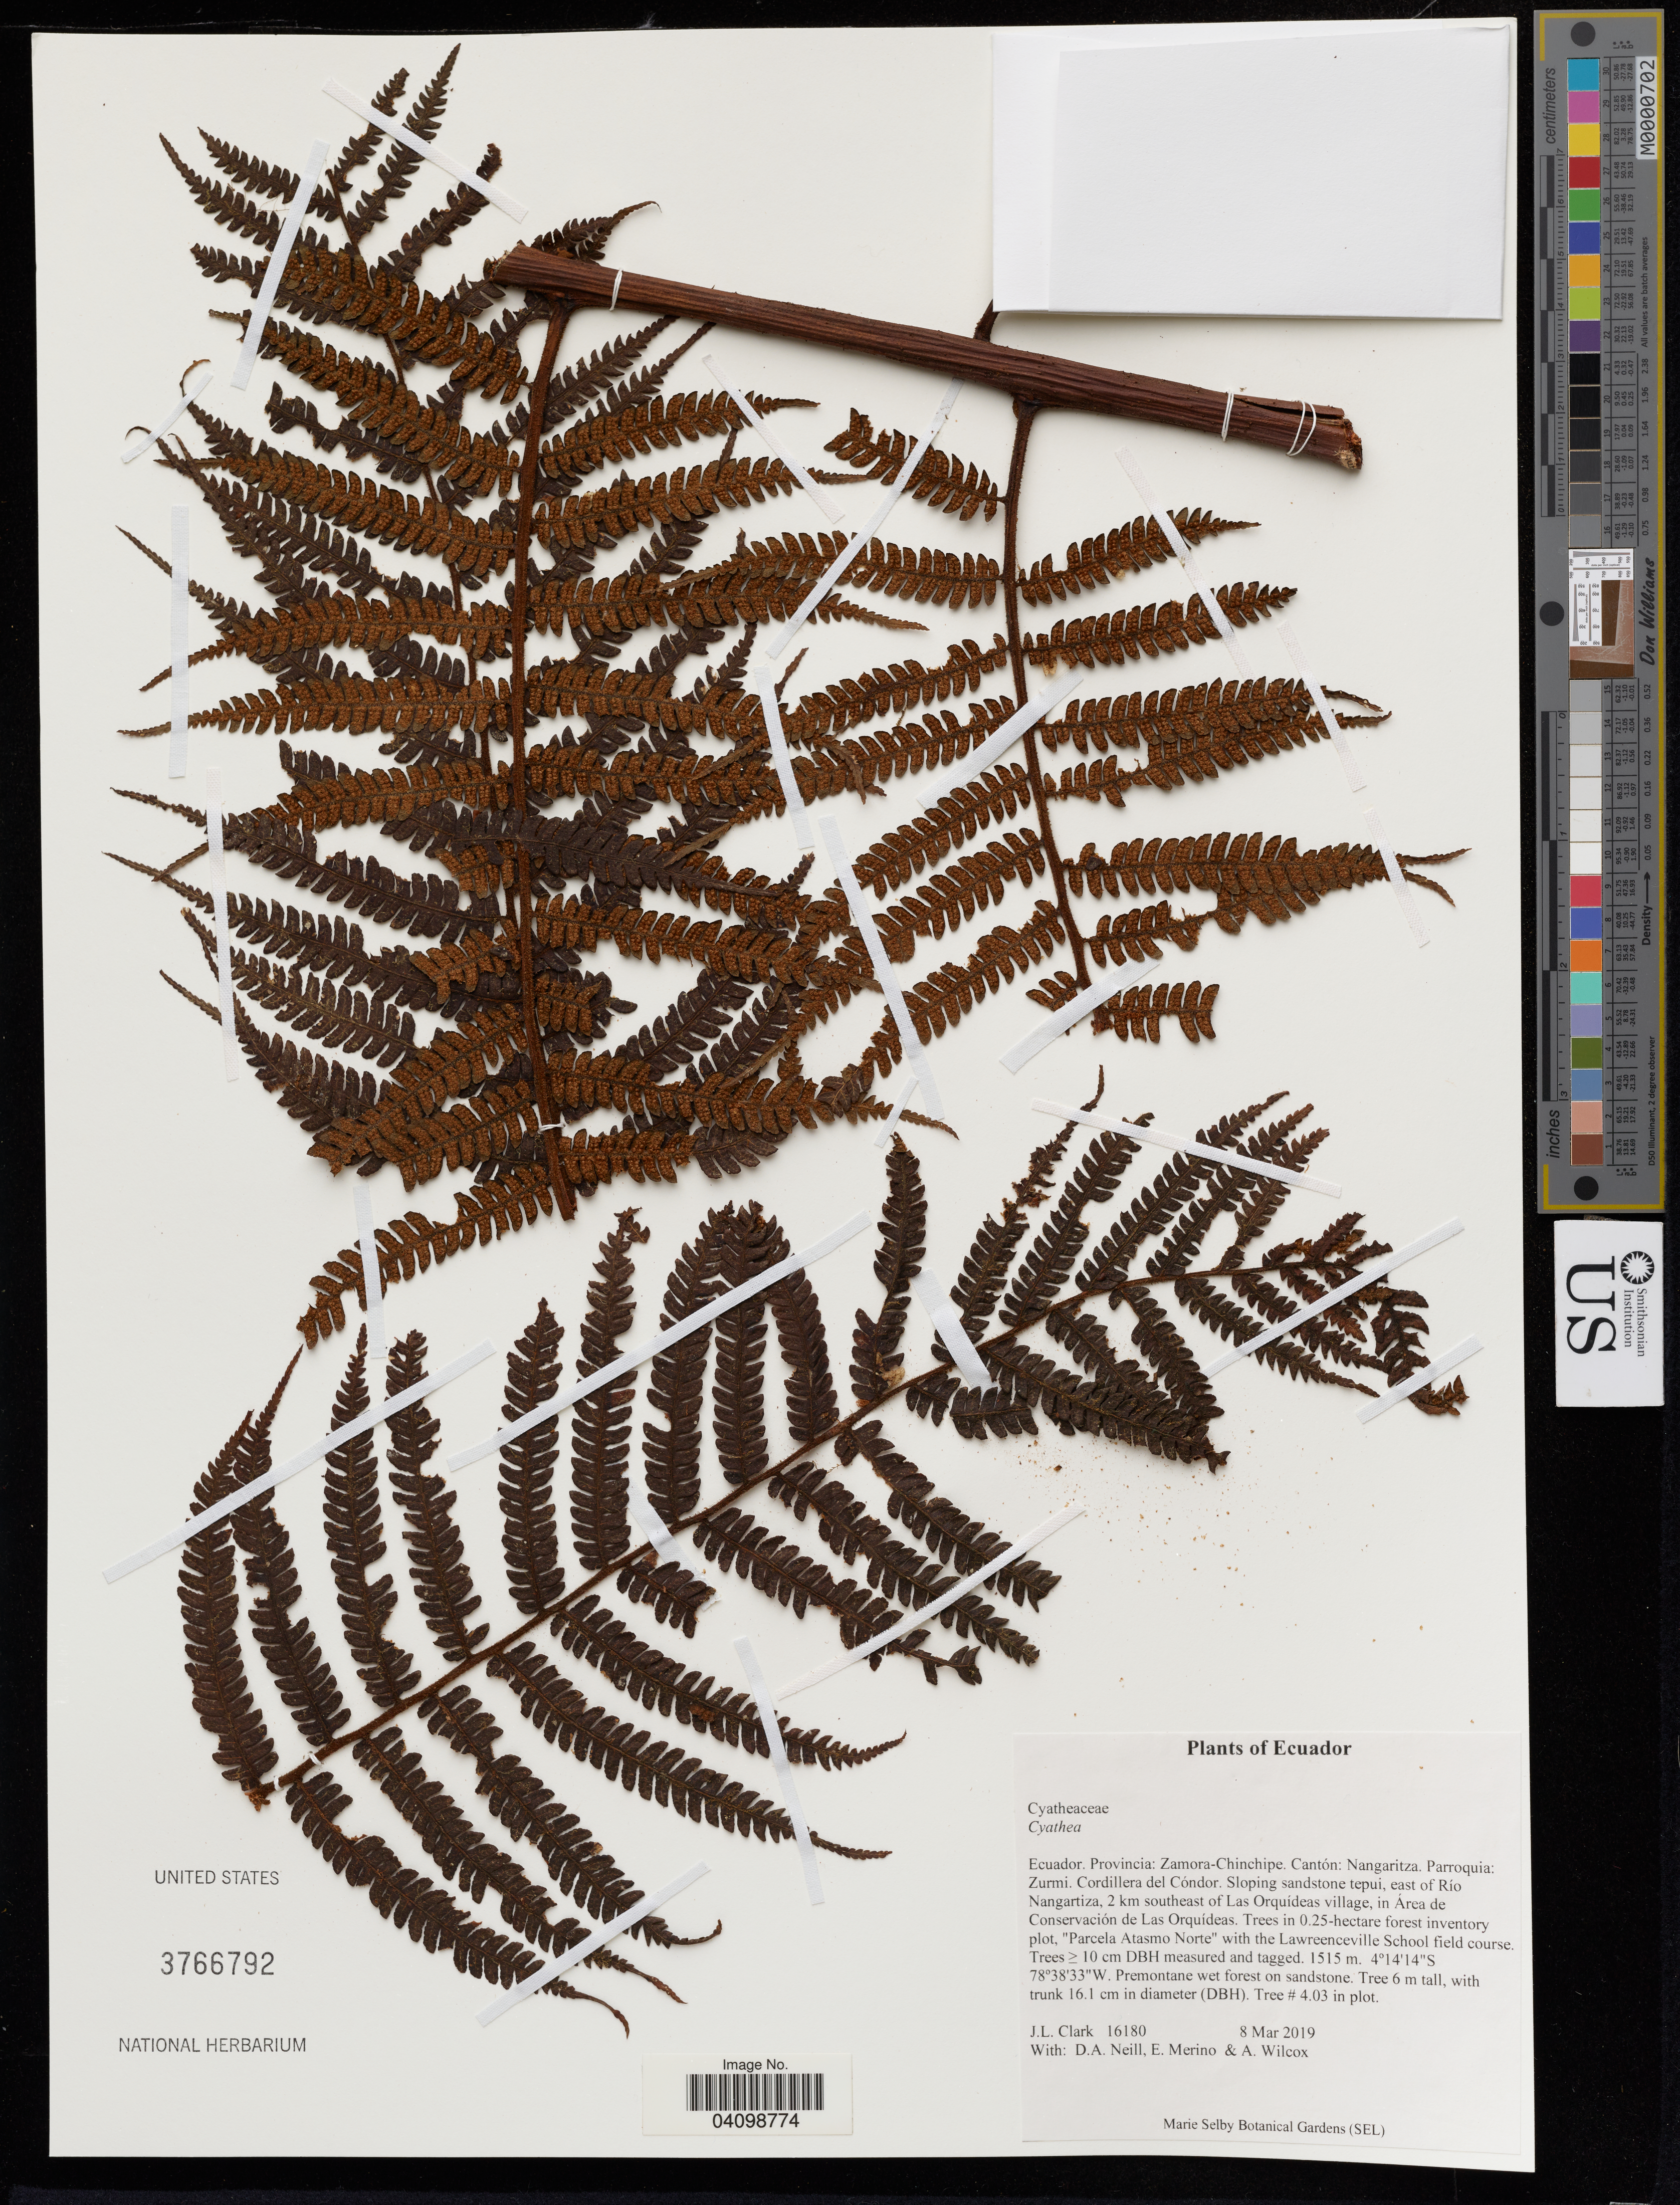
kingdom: Plantae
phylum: Tracheophyta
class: Polypodiopsida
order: Cyatheales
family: Cyatheaceae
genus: Cyathea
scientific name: Cyathea sp.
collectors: J. Clark, D. A. Neill & A. Wilcox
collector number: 16180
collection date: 2019-03-08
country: Ecuador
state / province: Zamora-Chinchipe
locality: Cantón: Nangaritza. Parroquia: Zurmi. Cordillera del Cóndor. Sloping sandstone tepui, east of Río Nangartiza, 2 km southeast of Las Orquídeas village, in Área de Conservación de Las Orquídeas. Trees in 0.25-hectare forest inventory plot, "Parcela Atasmo N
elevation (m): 1515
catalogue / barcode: US 3766792